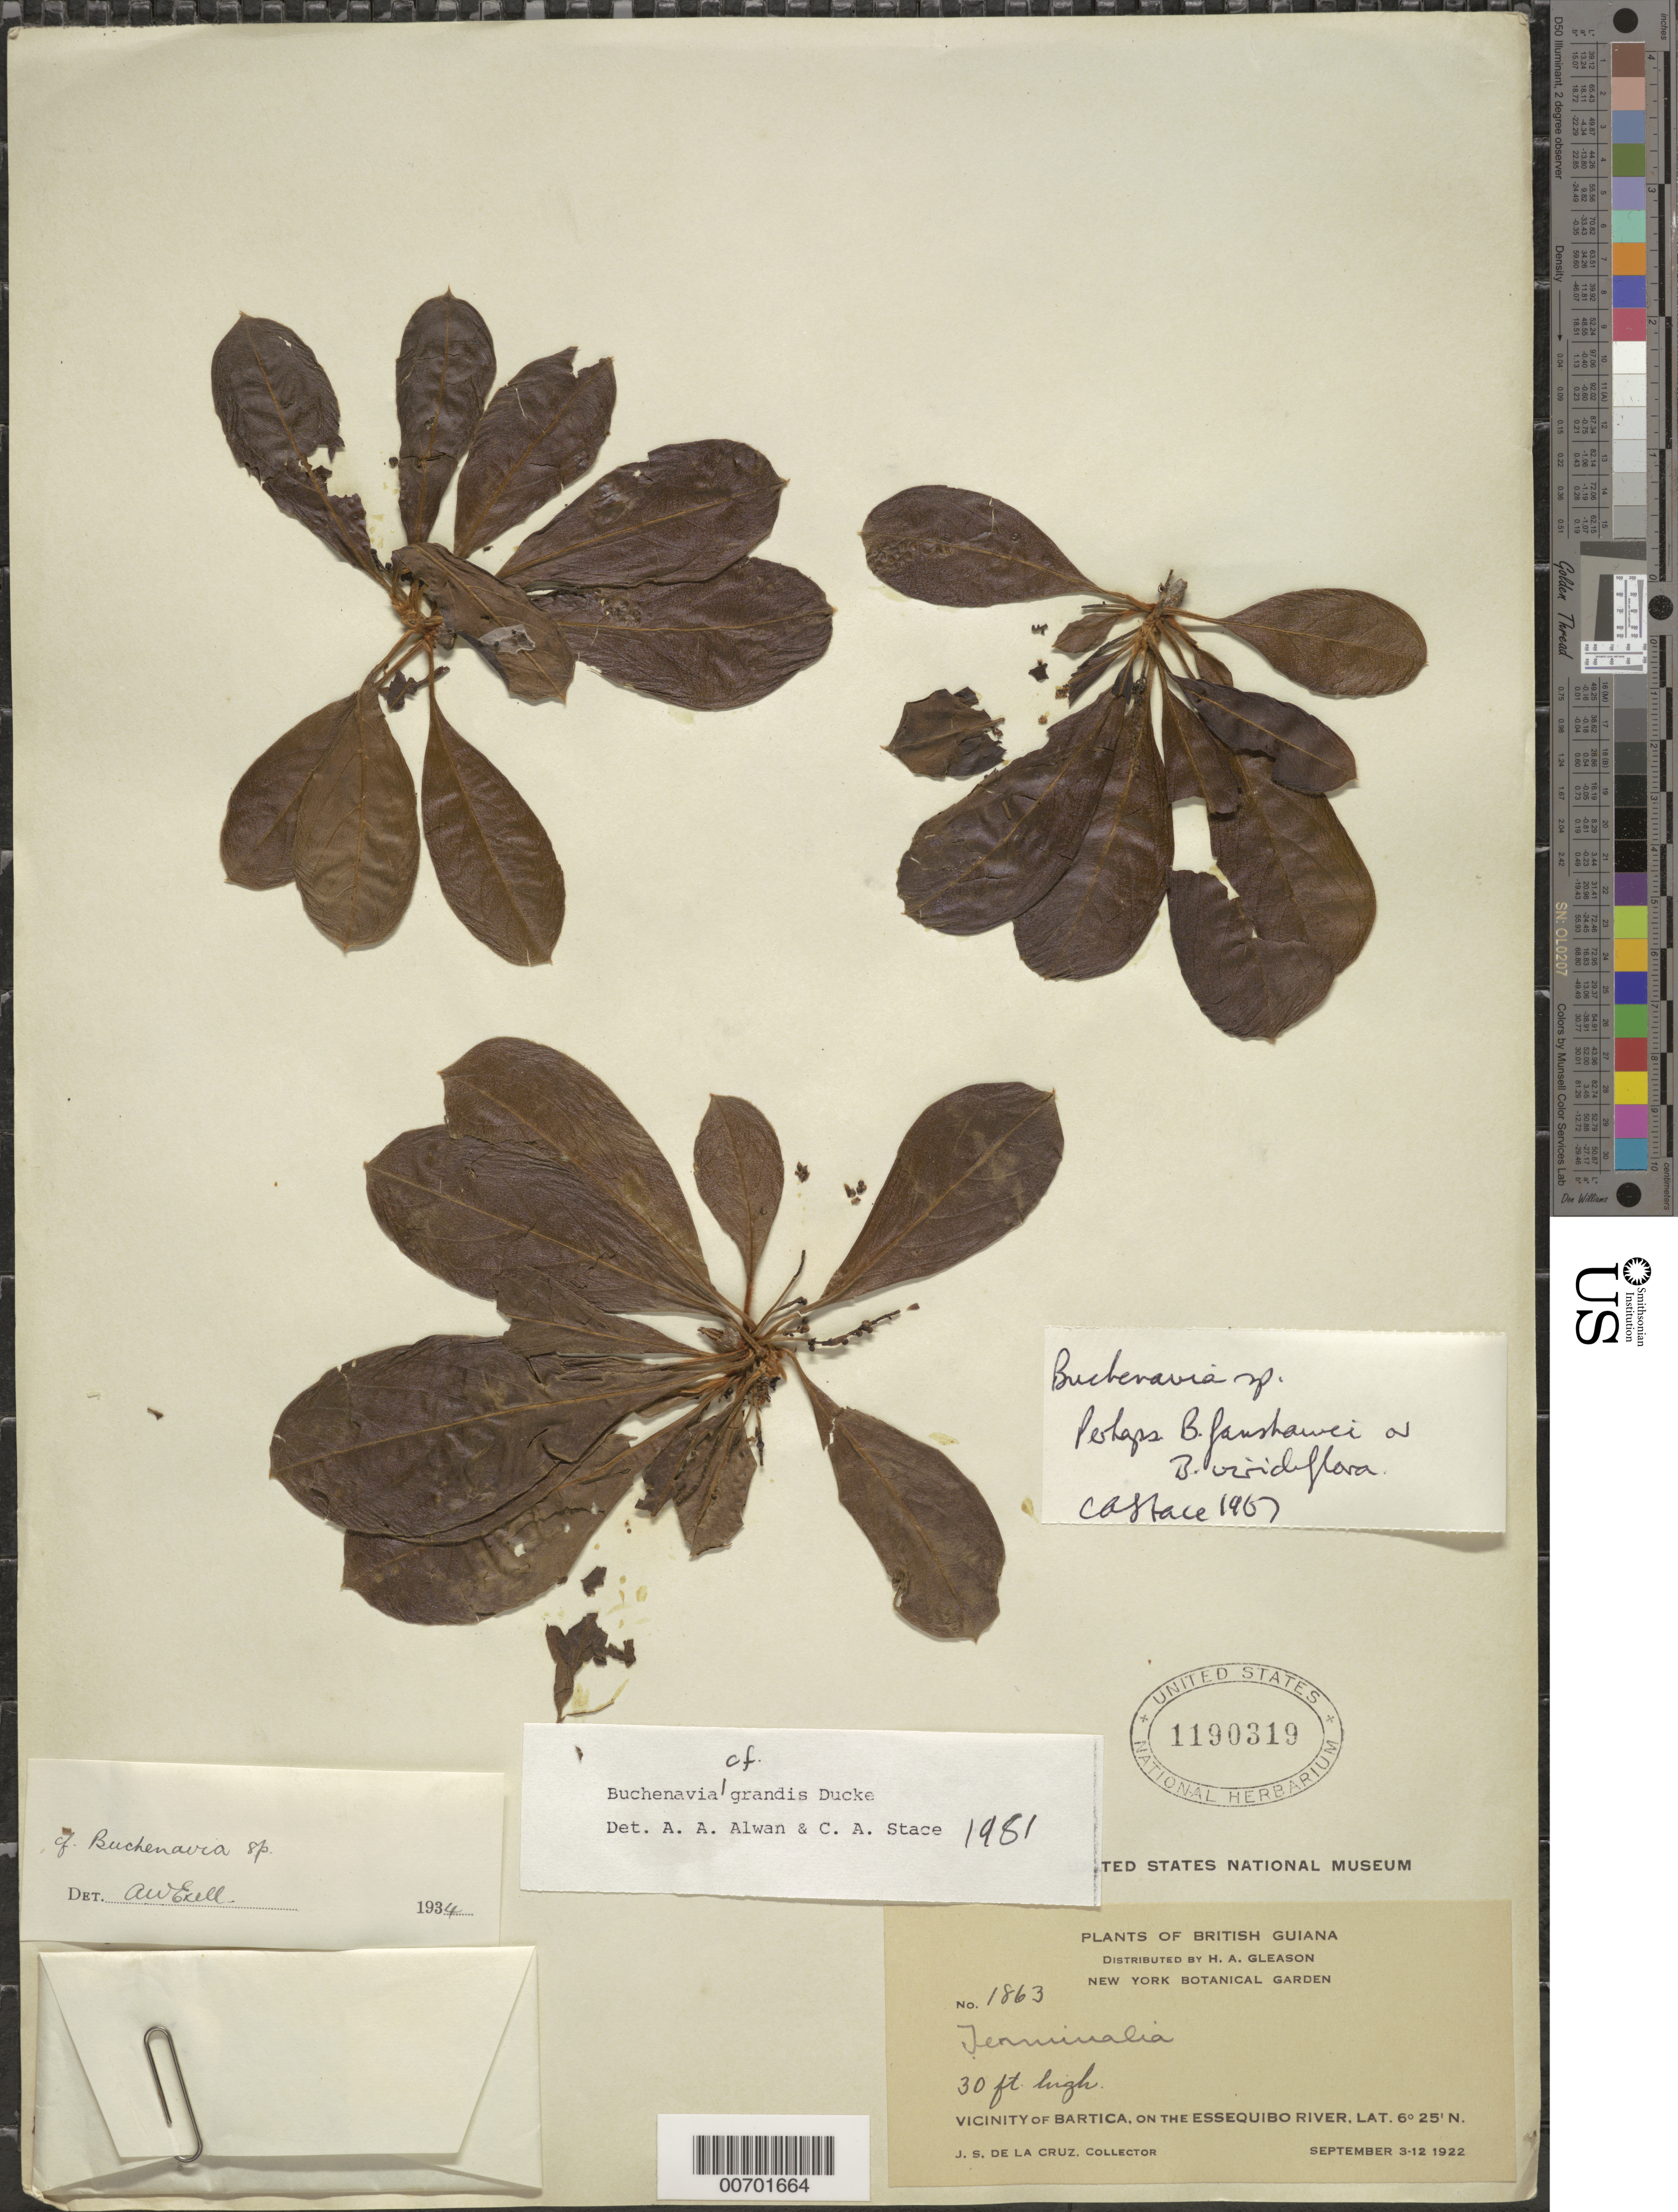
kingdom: Plantae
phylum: Tracheophyta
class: Magnoliopsida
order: Myrtales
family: Combretaceae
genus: Terminalia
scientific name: Terminalia grandis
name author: (Ducke) Gere & Boatwr.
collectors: J. S. de la Cruz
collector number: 1863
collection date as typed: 3-Sep-22 to 12-Sep-22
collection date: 1922-09-03/1922-09-12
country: Guyana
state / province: Cuyuni-Mazaruni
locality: Bartica, vic., on the Essequibo River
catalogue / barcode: US 1190319